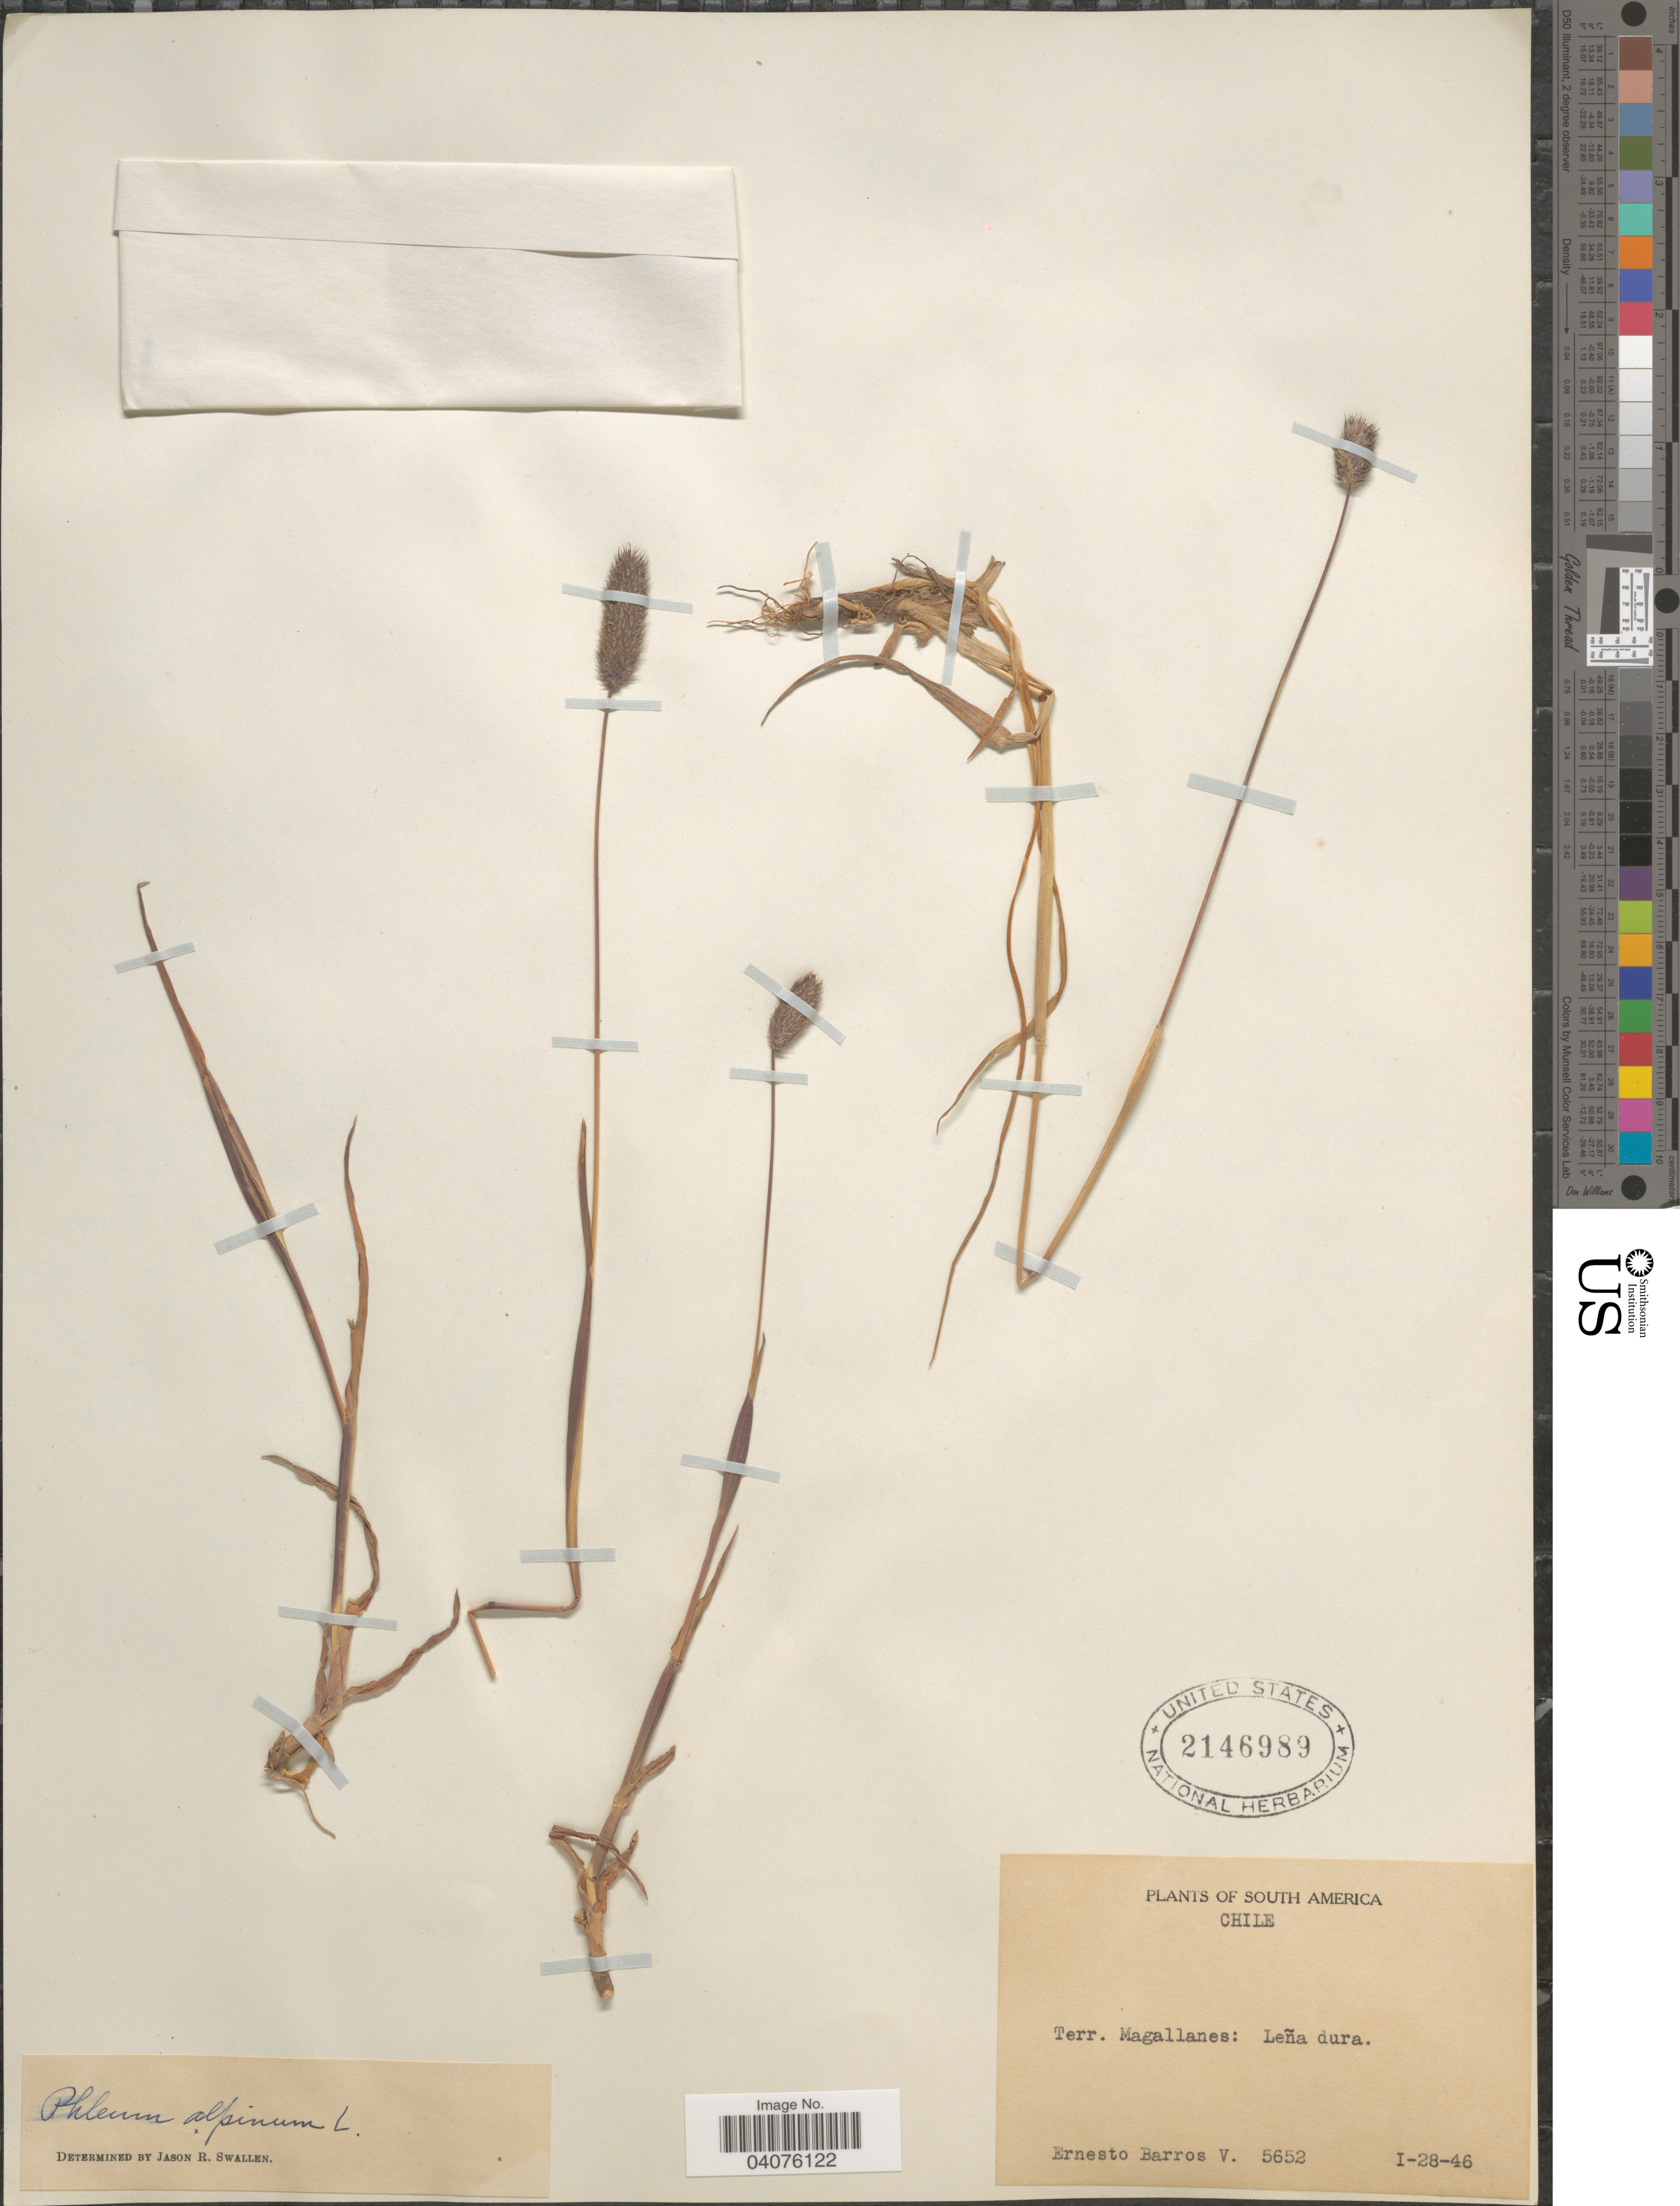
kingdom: Plantae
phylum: Tracheophyta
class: Liliopsida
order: Poales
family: Poaceae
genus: Phleum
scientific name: Phleum alpinum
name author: L.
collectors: E. Barros V.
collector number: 5652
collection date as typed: Transcribed d/m/y: 28/1/46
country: Chile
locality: Terr. Magallanes: Leña dura.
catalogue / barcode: US 2146989